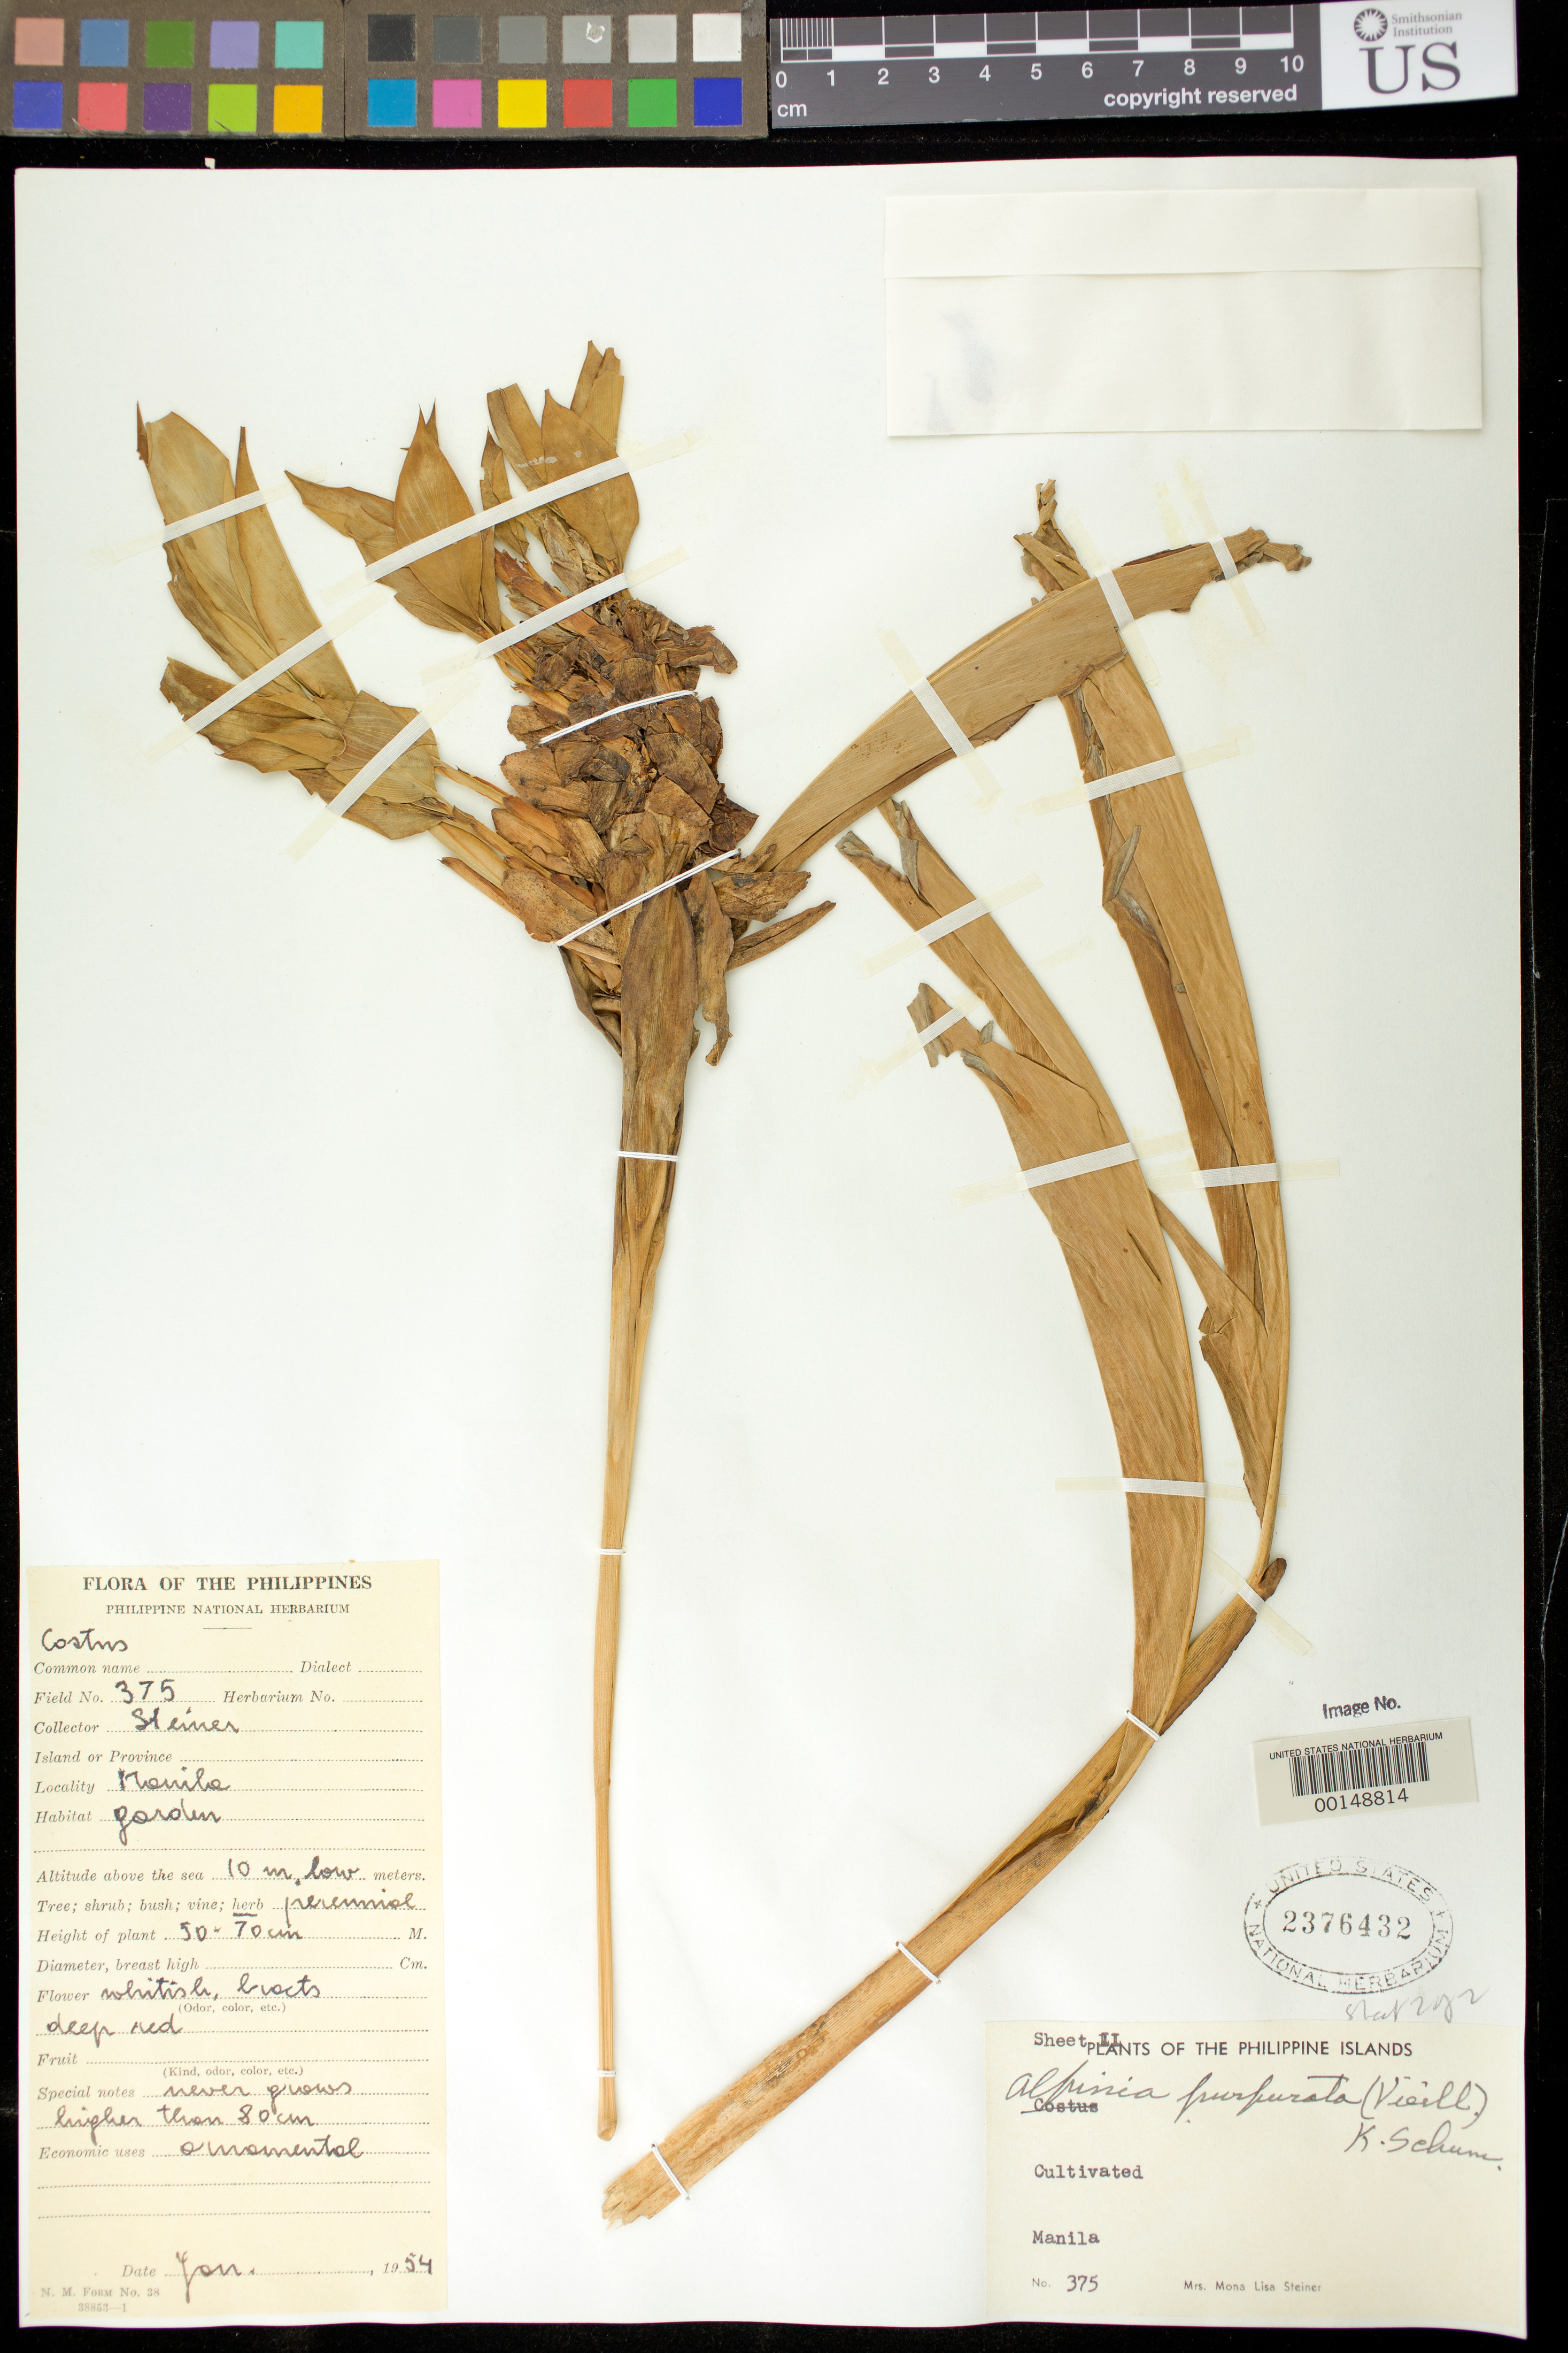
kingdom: Plantae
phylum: Tracheophyta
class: Liliopsida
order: Zingiberales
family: Zingiberaceae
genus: Alpinia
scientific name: Alpinia purpurata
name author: (Veill.) K. Schum.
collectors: M. Steiner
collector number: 375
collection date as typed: Jan 1954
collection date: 1954-01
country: Philippines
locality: Manila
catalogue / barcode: US 2376432